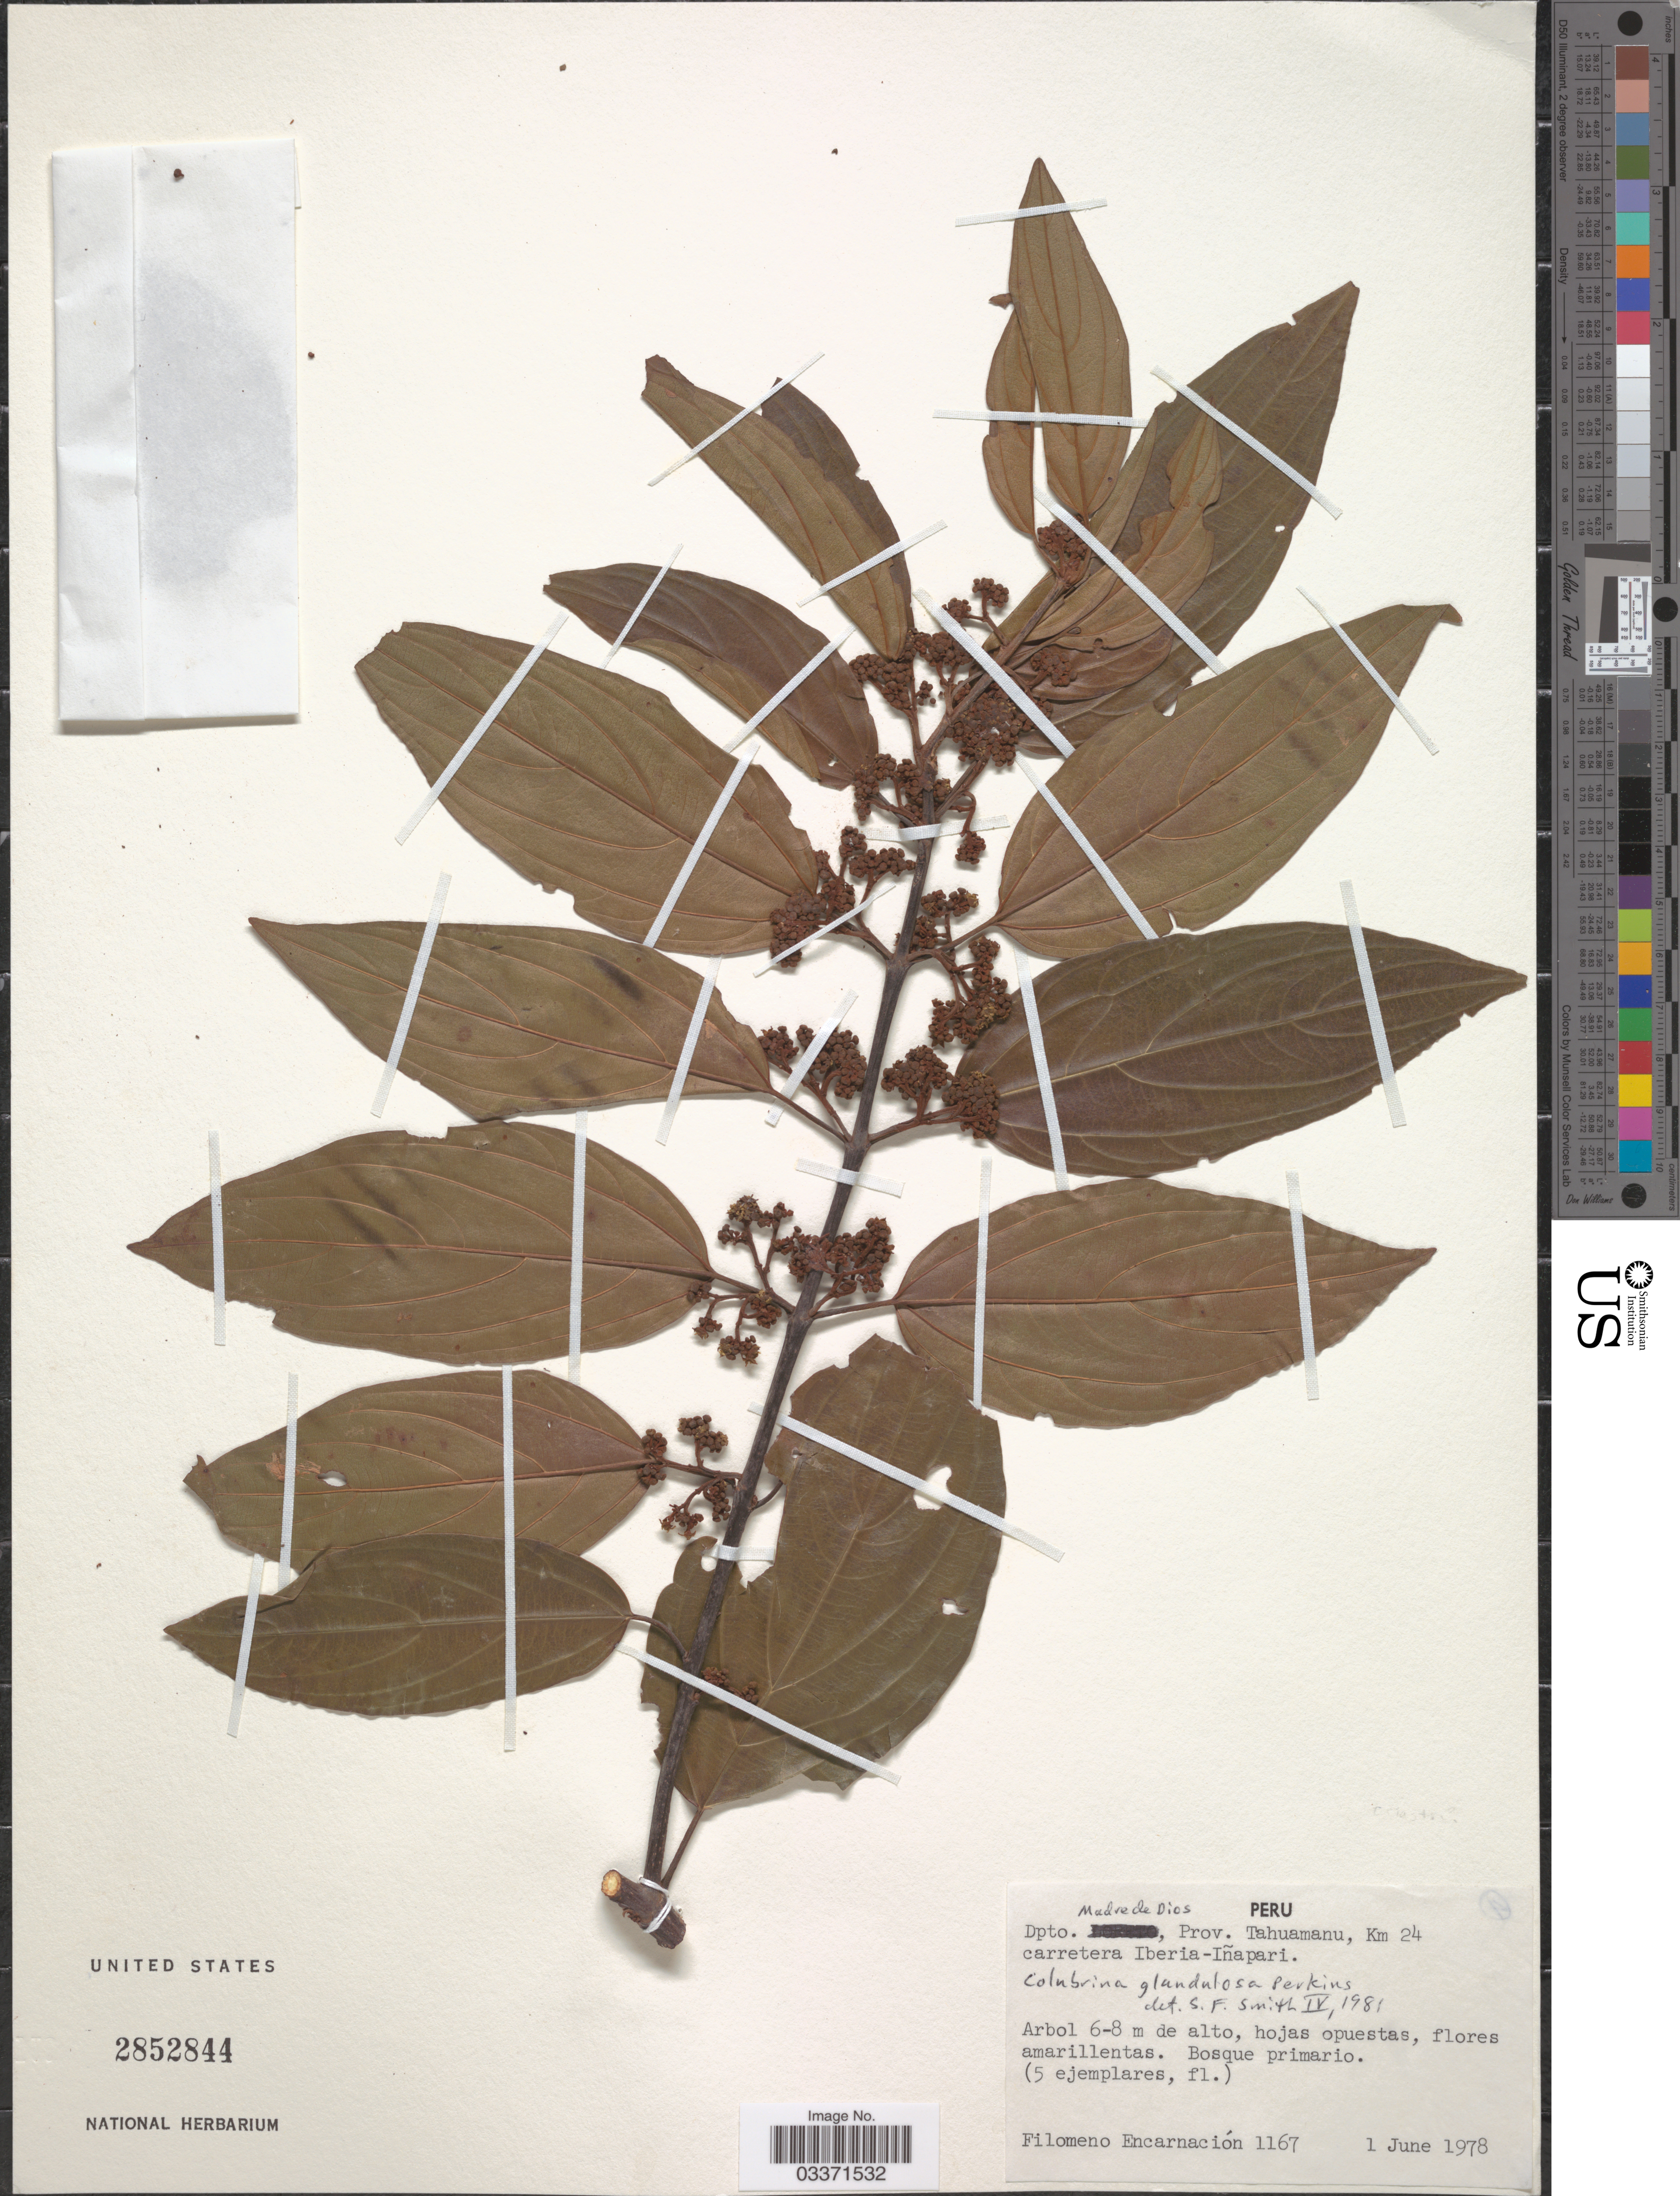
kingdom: Plantae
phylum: Tracheophyta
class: Magnoliopsida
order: Rosales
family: Rhamnaceae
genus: Colubrina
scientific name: Colubrina glandulosa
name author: Perkins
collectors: F. Encarnación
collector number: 1167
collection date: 1978-06-01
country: Peru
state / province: Madre de Dios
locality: Dpto. Madre de Dios, Prov. Tahuamanu, Km 24 carretera Iberia-Iñapari.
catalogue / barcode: US 2852844